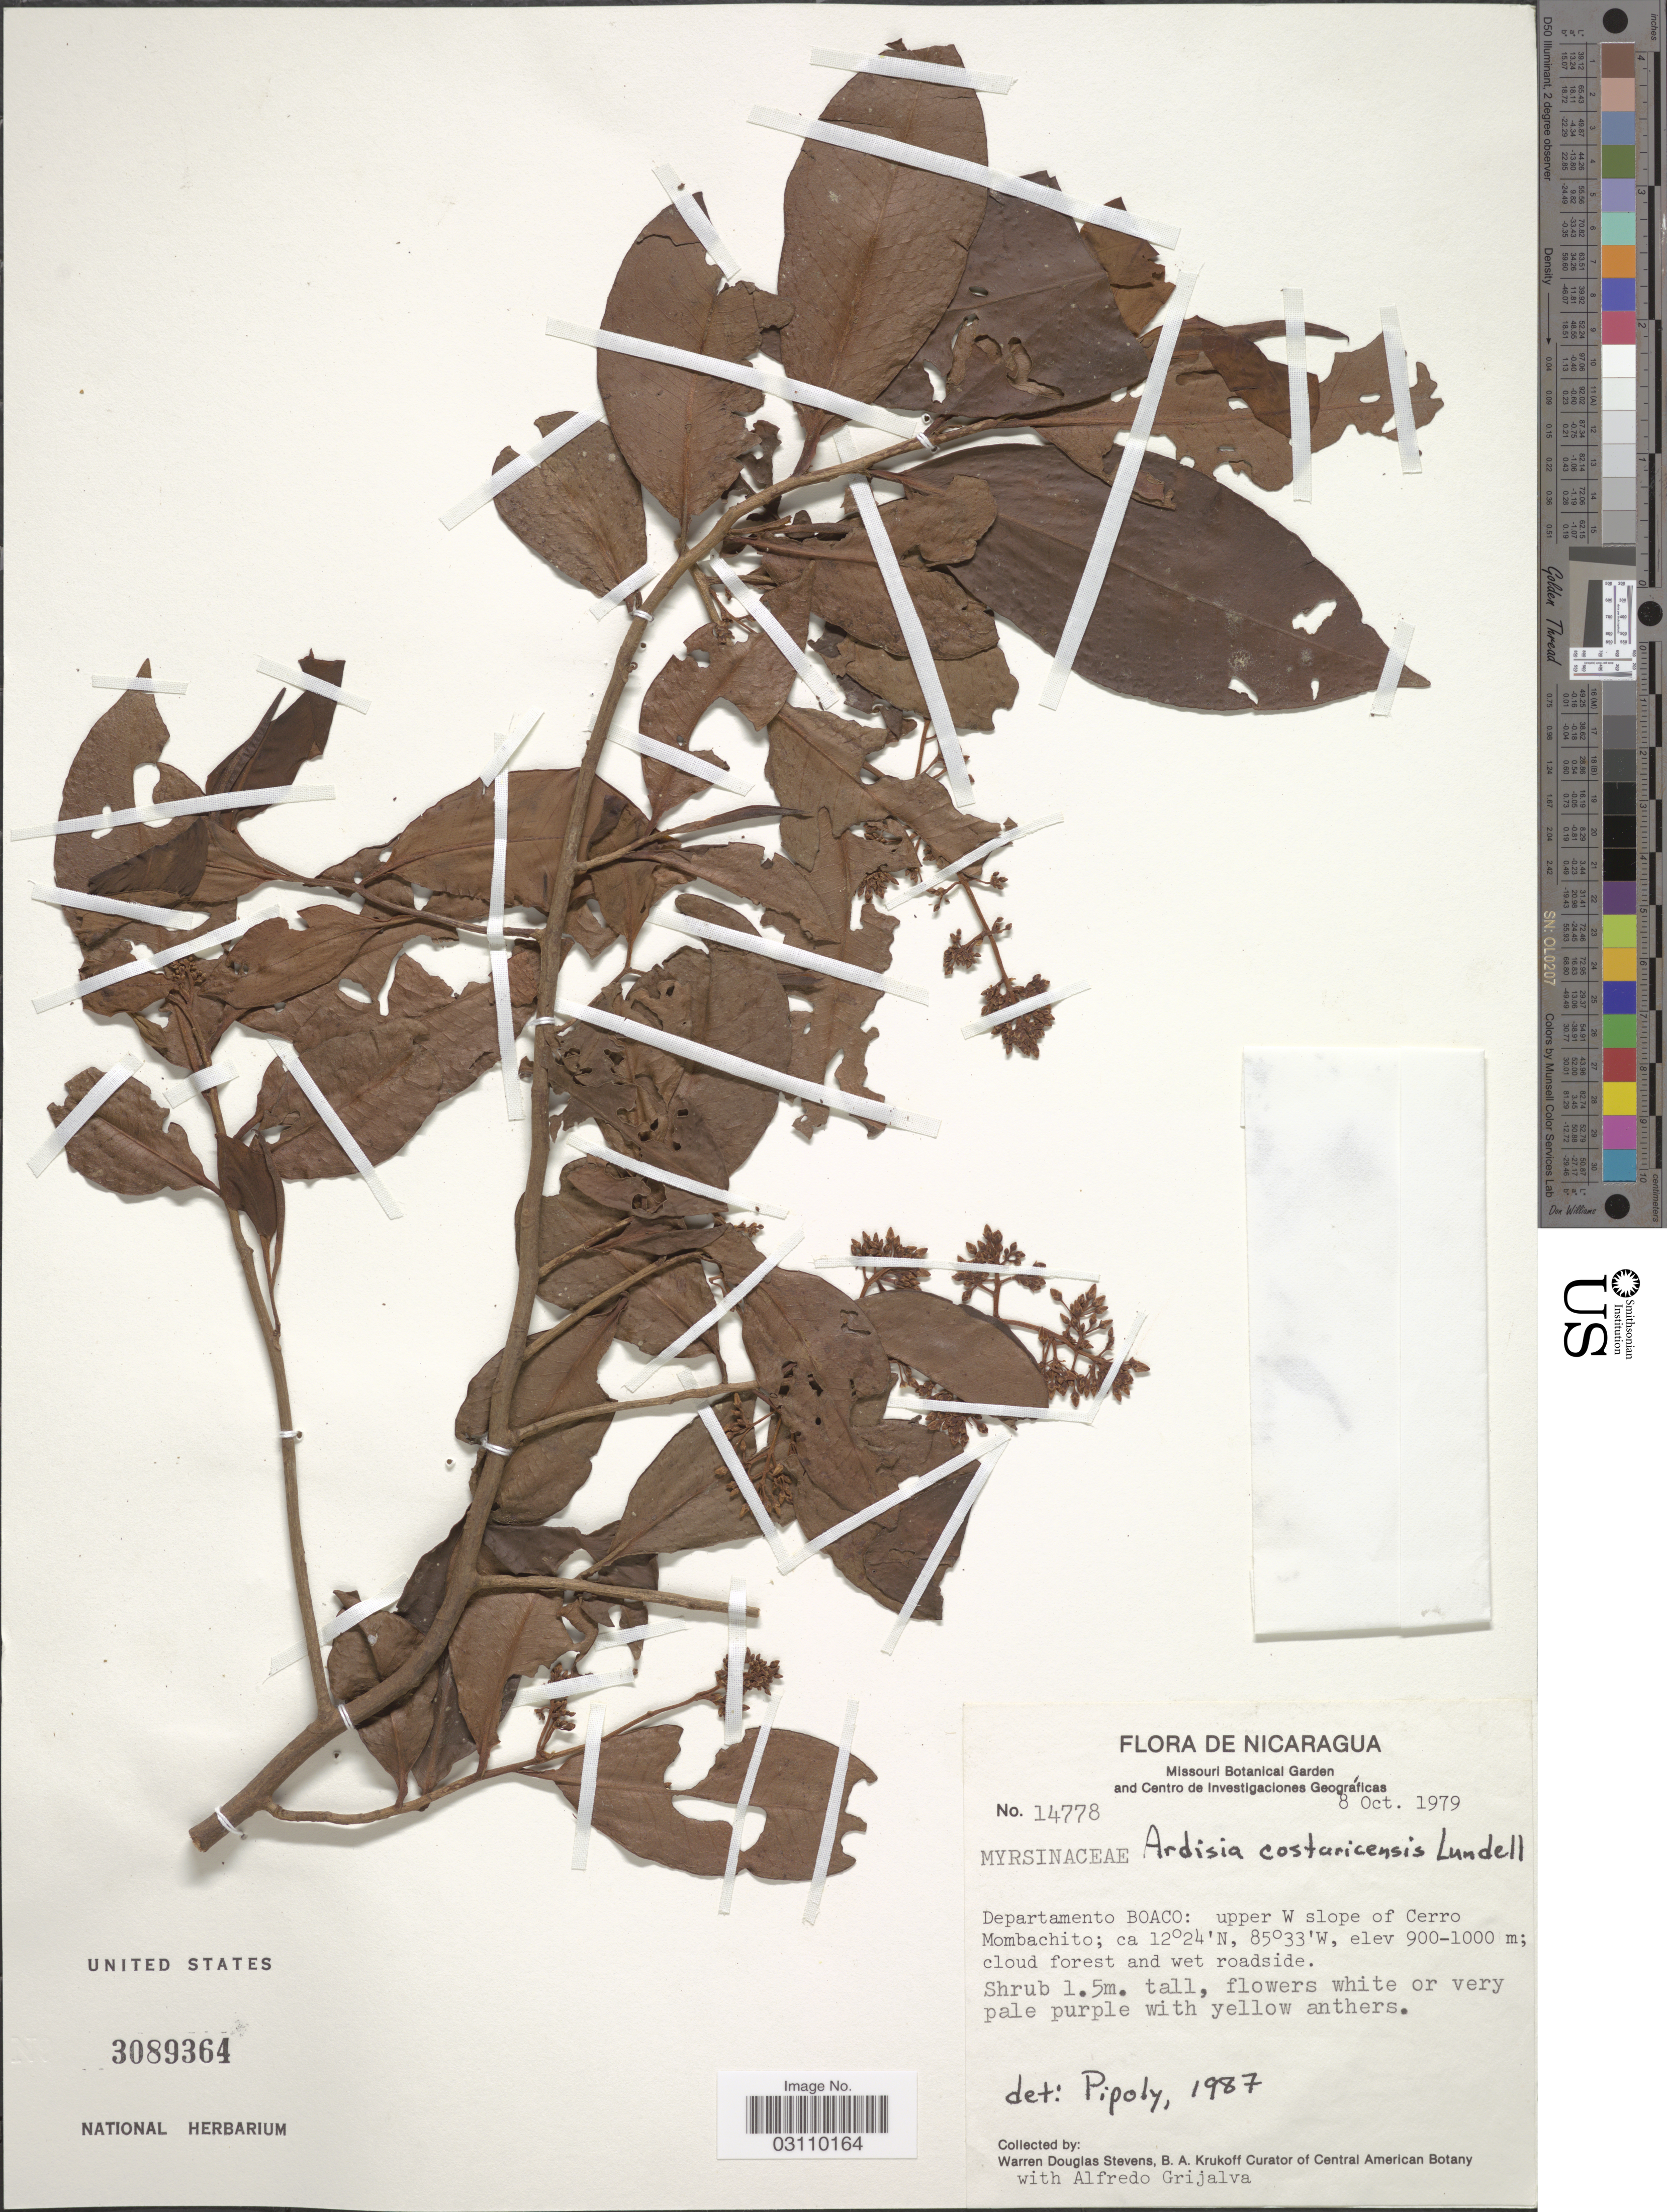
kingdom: Plantae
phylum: Tracheophyta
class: Magnoliopsida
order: Ericales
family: Primulaceae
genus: Ardisia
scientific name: Ardisia costaricensis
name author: Lundell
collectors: W. D. Stevens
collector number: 14778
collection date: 1979-10-08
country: Nicaragua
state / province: Boaco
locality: Departamento Boaco: upper W slope of Cerro Mombachito.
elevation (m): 900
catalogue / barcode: US 3089364